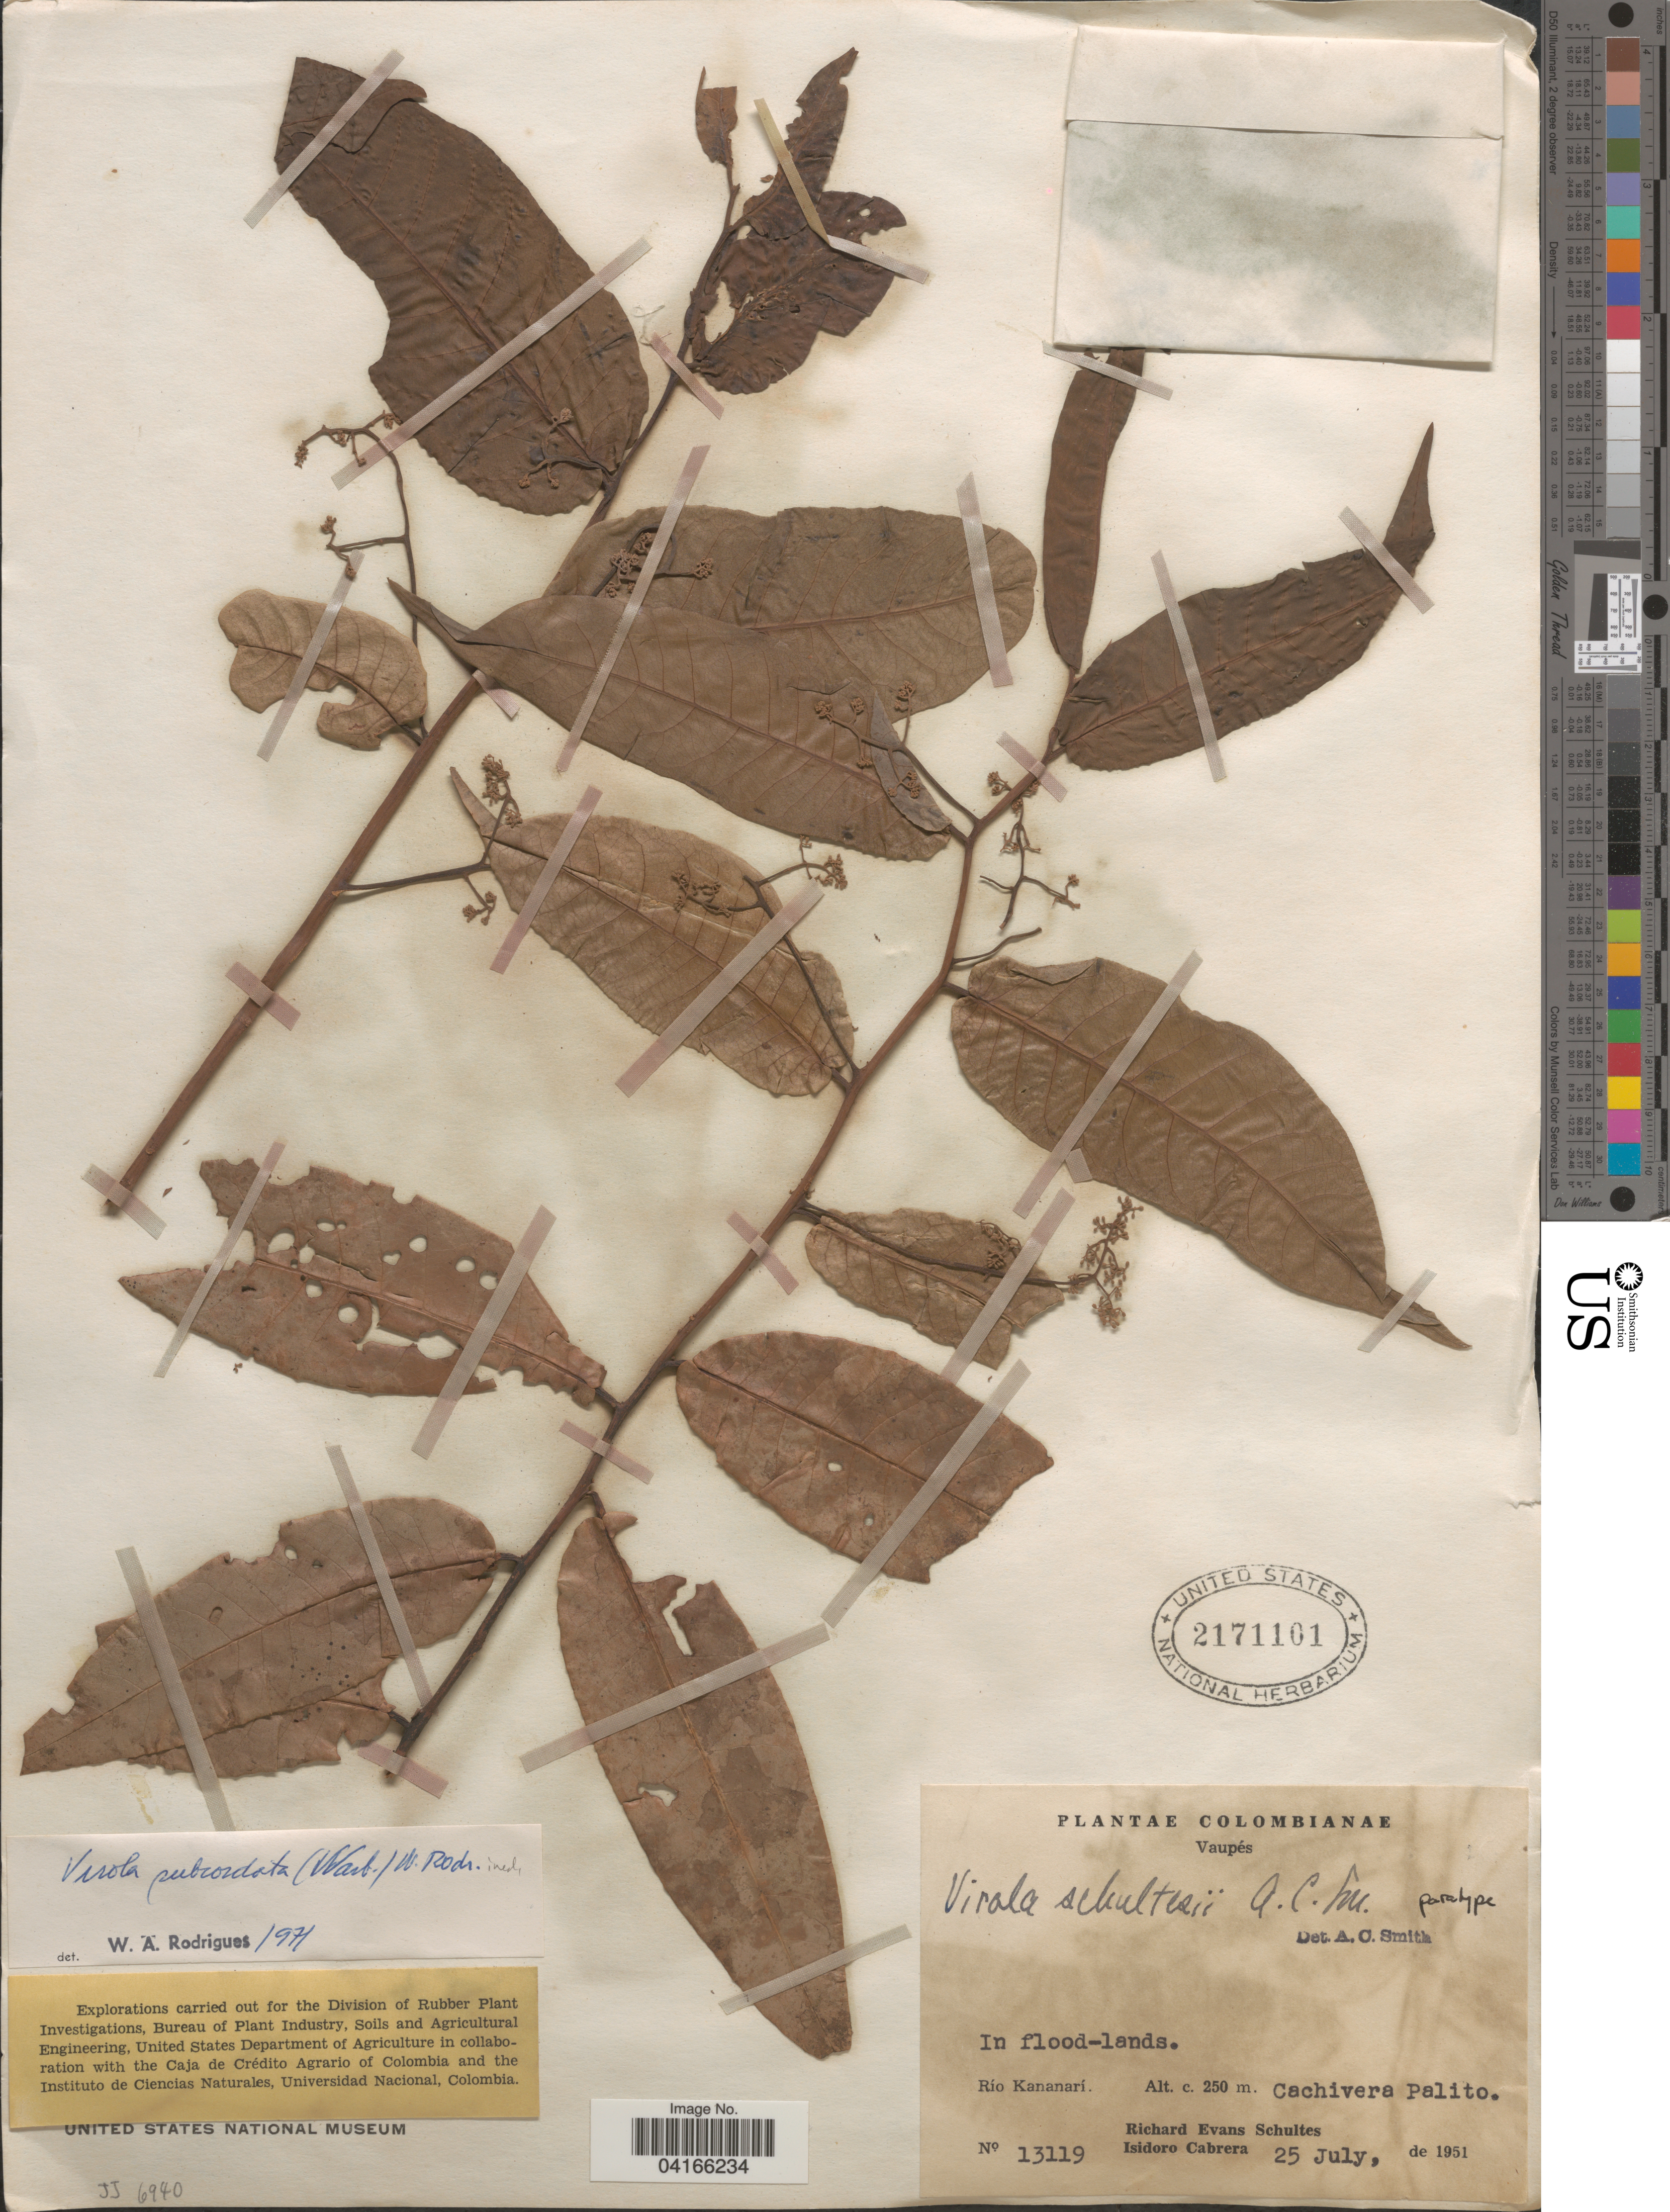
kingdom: Plantae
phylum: Tracheophyta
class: Magnoliopsida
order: Magnoliales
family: Myristicaceae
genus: Virola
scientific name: Virola subcordata (Warb.) W.A. Rodrigues, ined.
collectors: R. E. Schultes & I. Cabrera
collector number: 13119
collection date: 1951-07-25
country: Colombia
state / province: Vaupés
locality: Colombianae. Río Kananarí. Cachivera Palito.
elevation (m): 250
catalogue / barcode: US 2171101